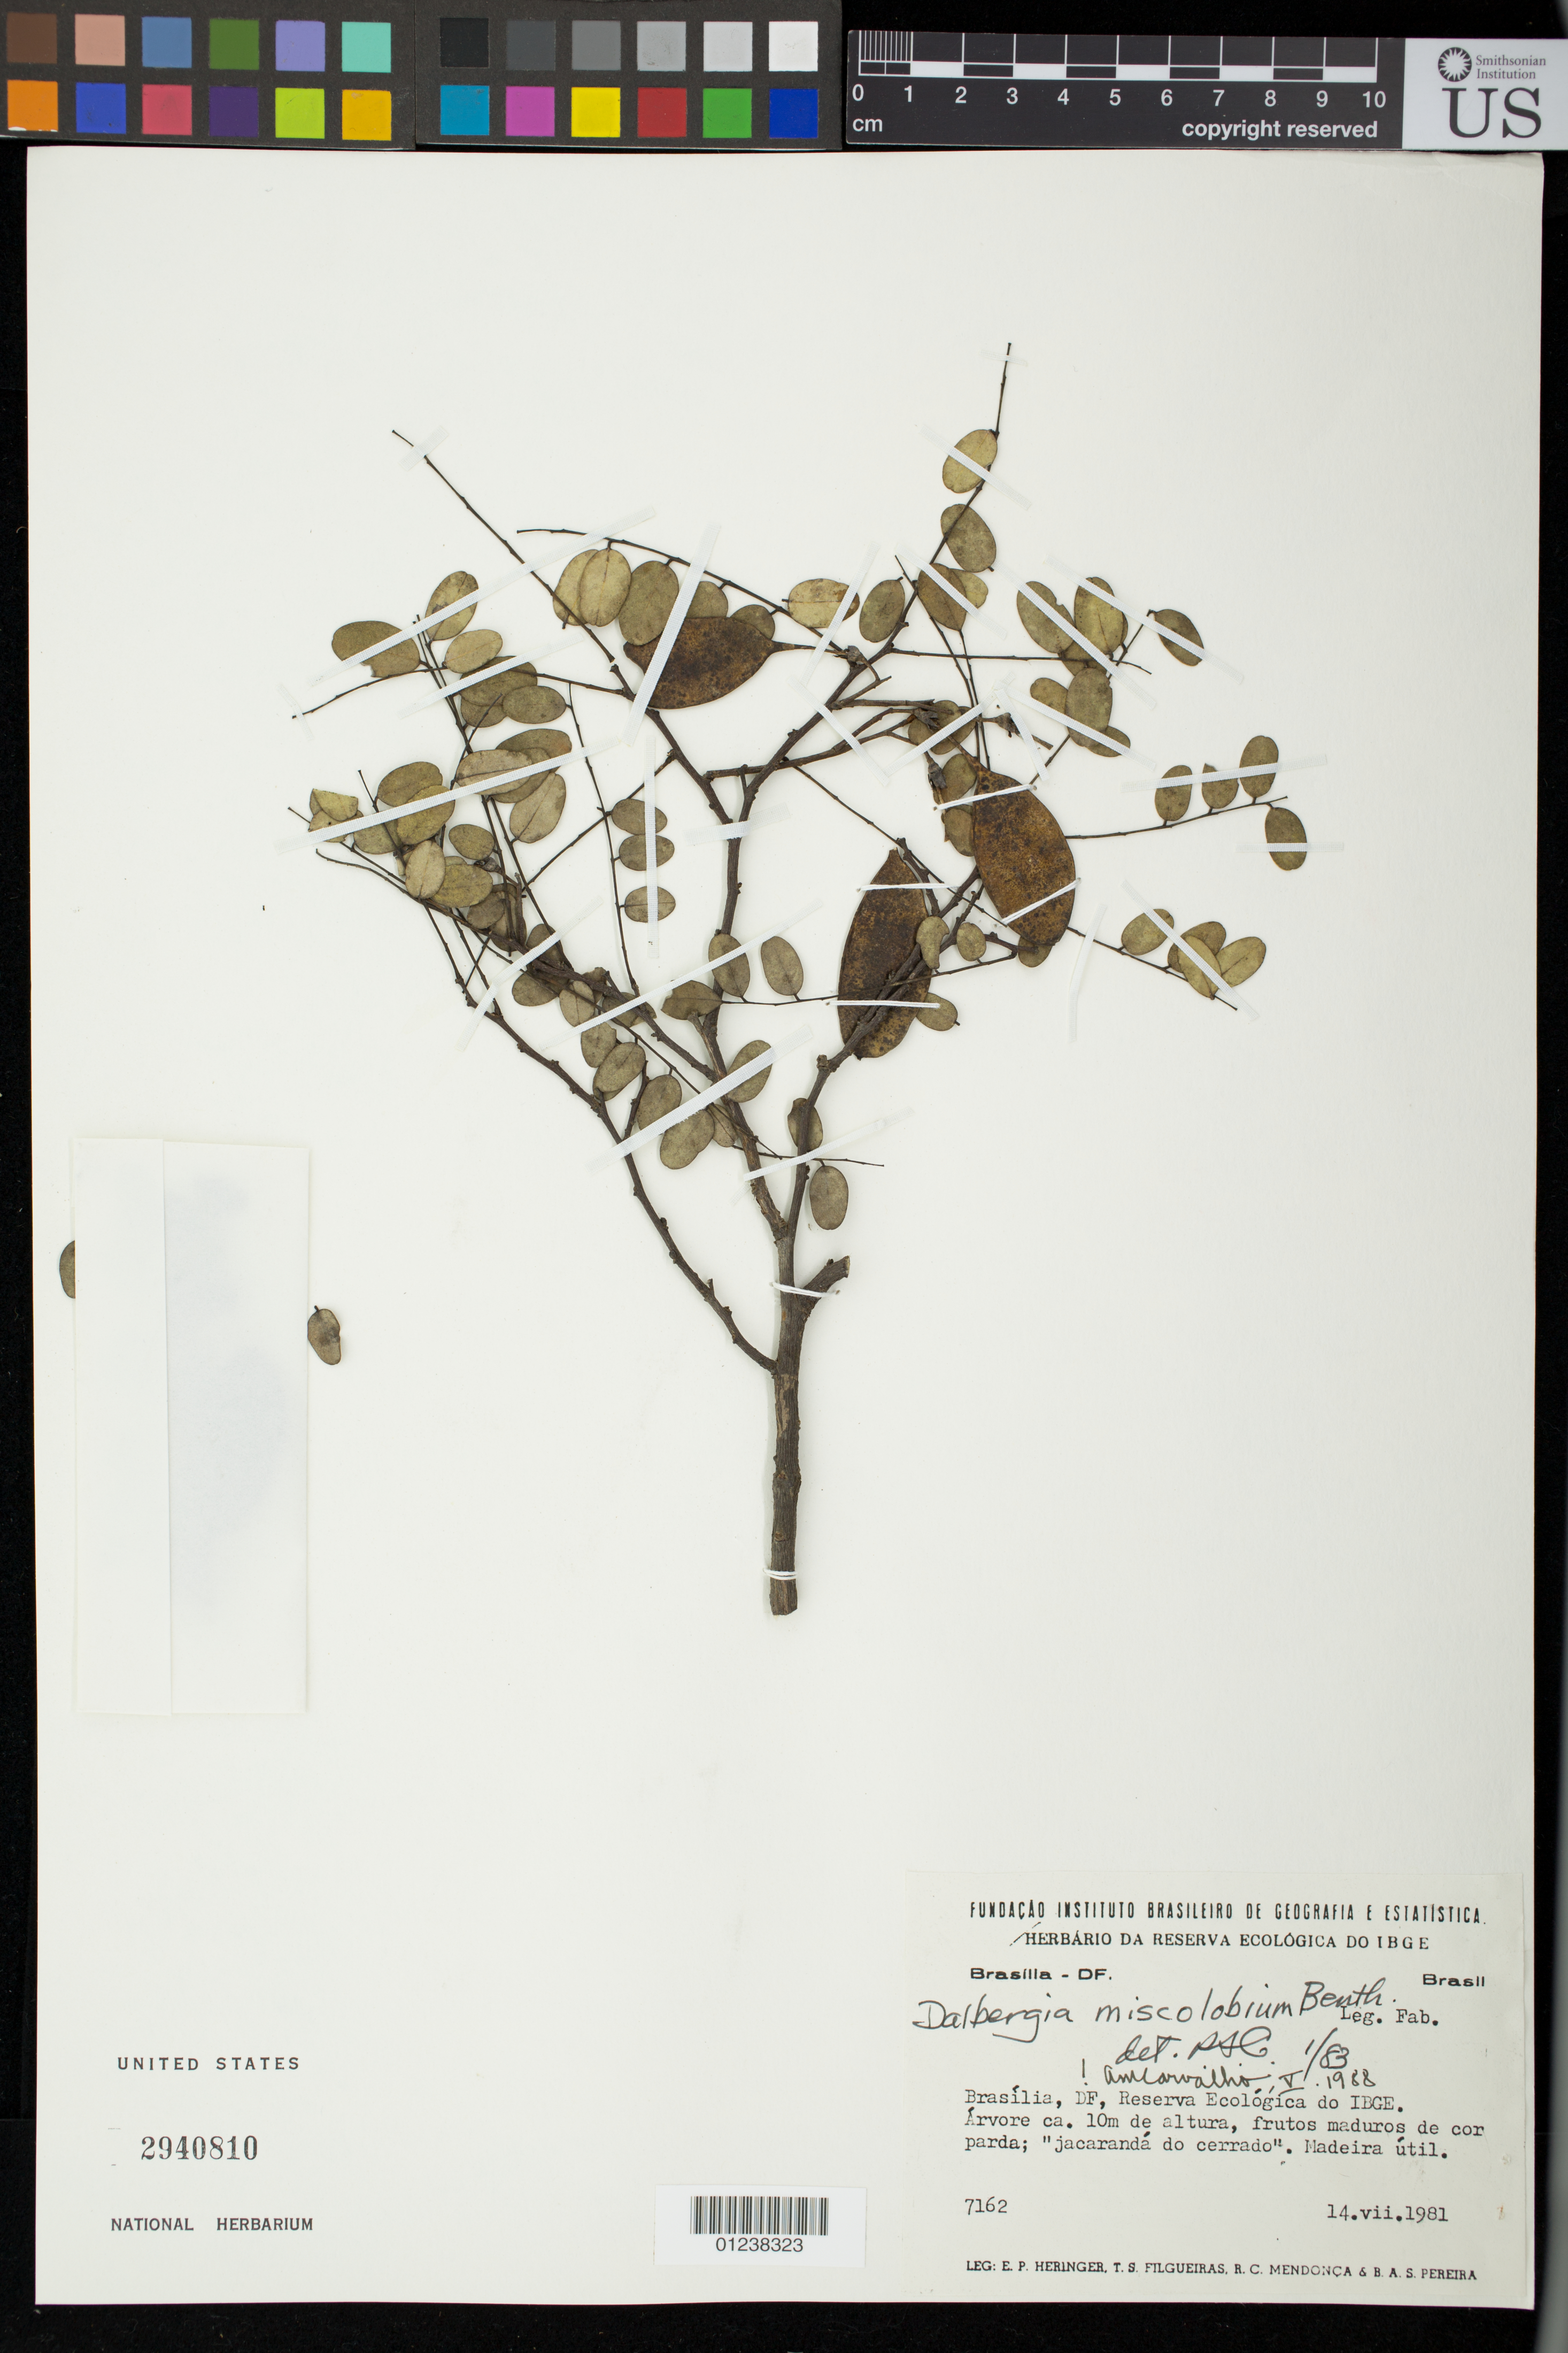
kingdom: Plantae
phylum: Tracheophyta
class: Magnoliopsida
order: Fabales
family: Fabaceae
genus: Dalbergia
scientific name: Dalbergia miscolobium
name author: Benth.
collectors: E. P. Heringer, T. S. Filgueiras, R. C. Mendonça & B. A. S. Pereira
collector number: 7162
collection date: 1981-07-14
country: Brazil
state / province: Distrito Federal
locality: Reserva Ecologica do IBGE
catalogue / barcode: US 2940810